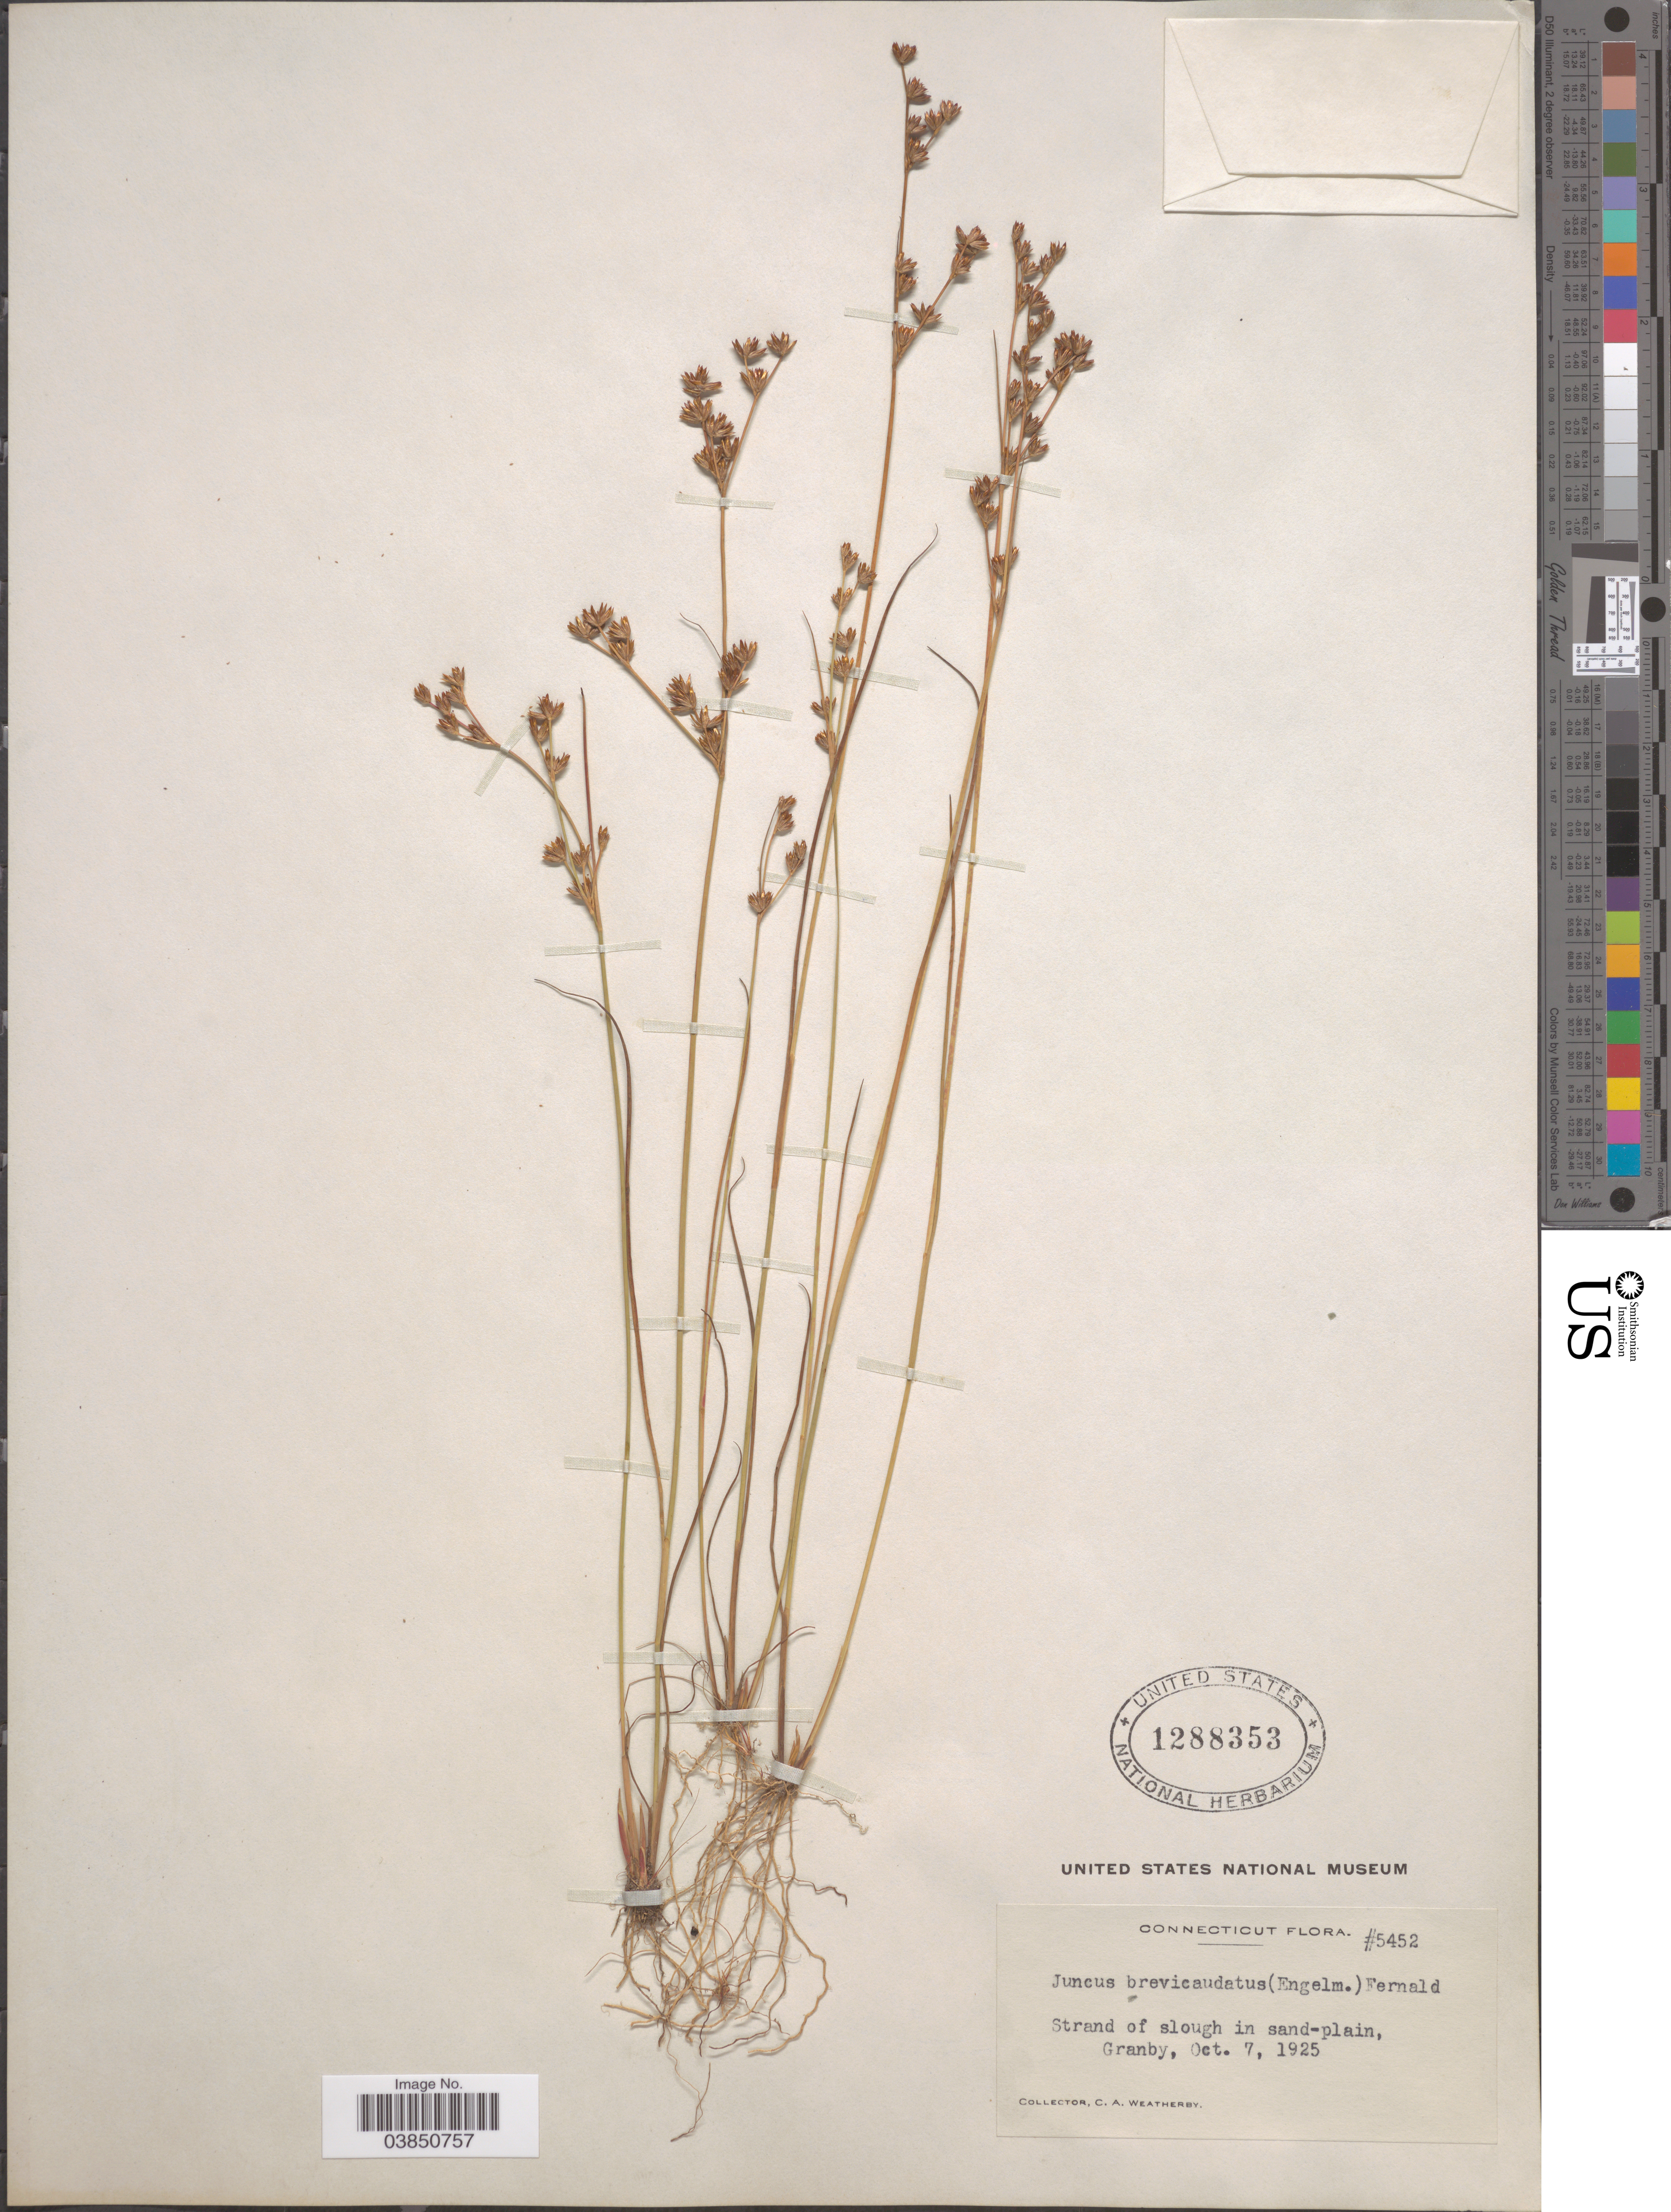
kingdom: Plantae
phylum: Tracheophyta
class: Liliopsida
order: Poales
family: Juncaceae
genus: Juncus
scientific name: Juncus brevicaudatus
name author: (Engelm.) Fernald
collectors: C. A. Weatherby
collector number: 5452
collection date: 1925-10-07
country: United States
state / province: Connecticut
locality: Granby.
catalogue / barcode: US 1288353